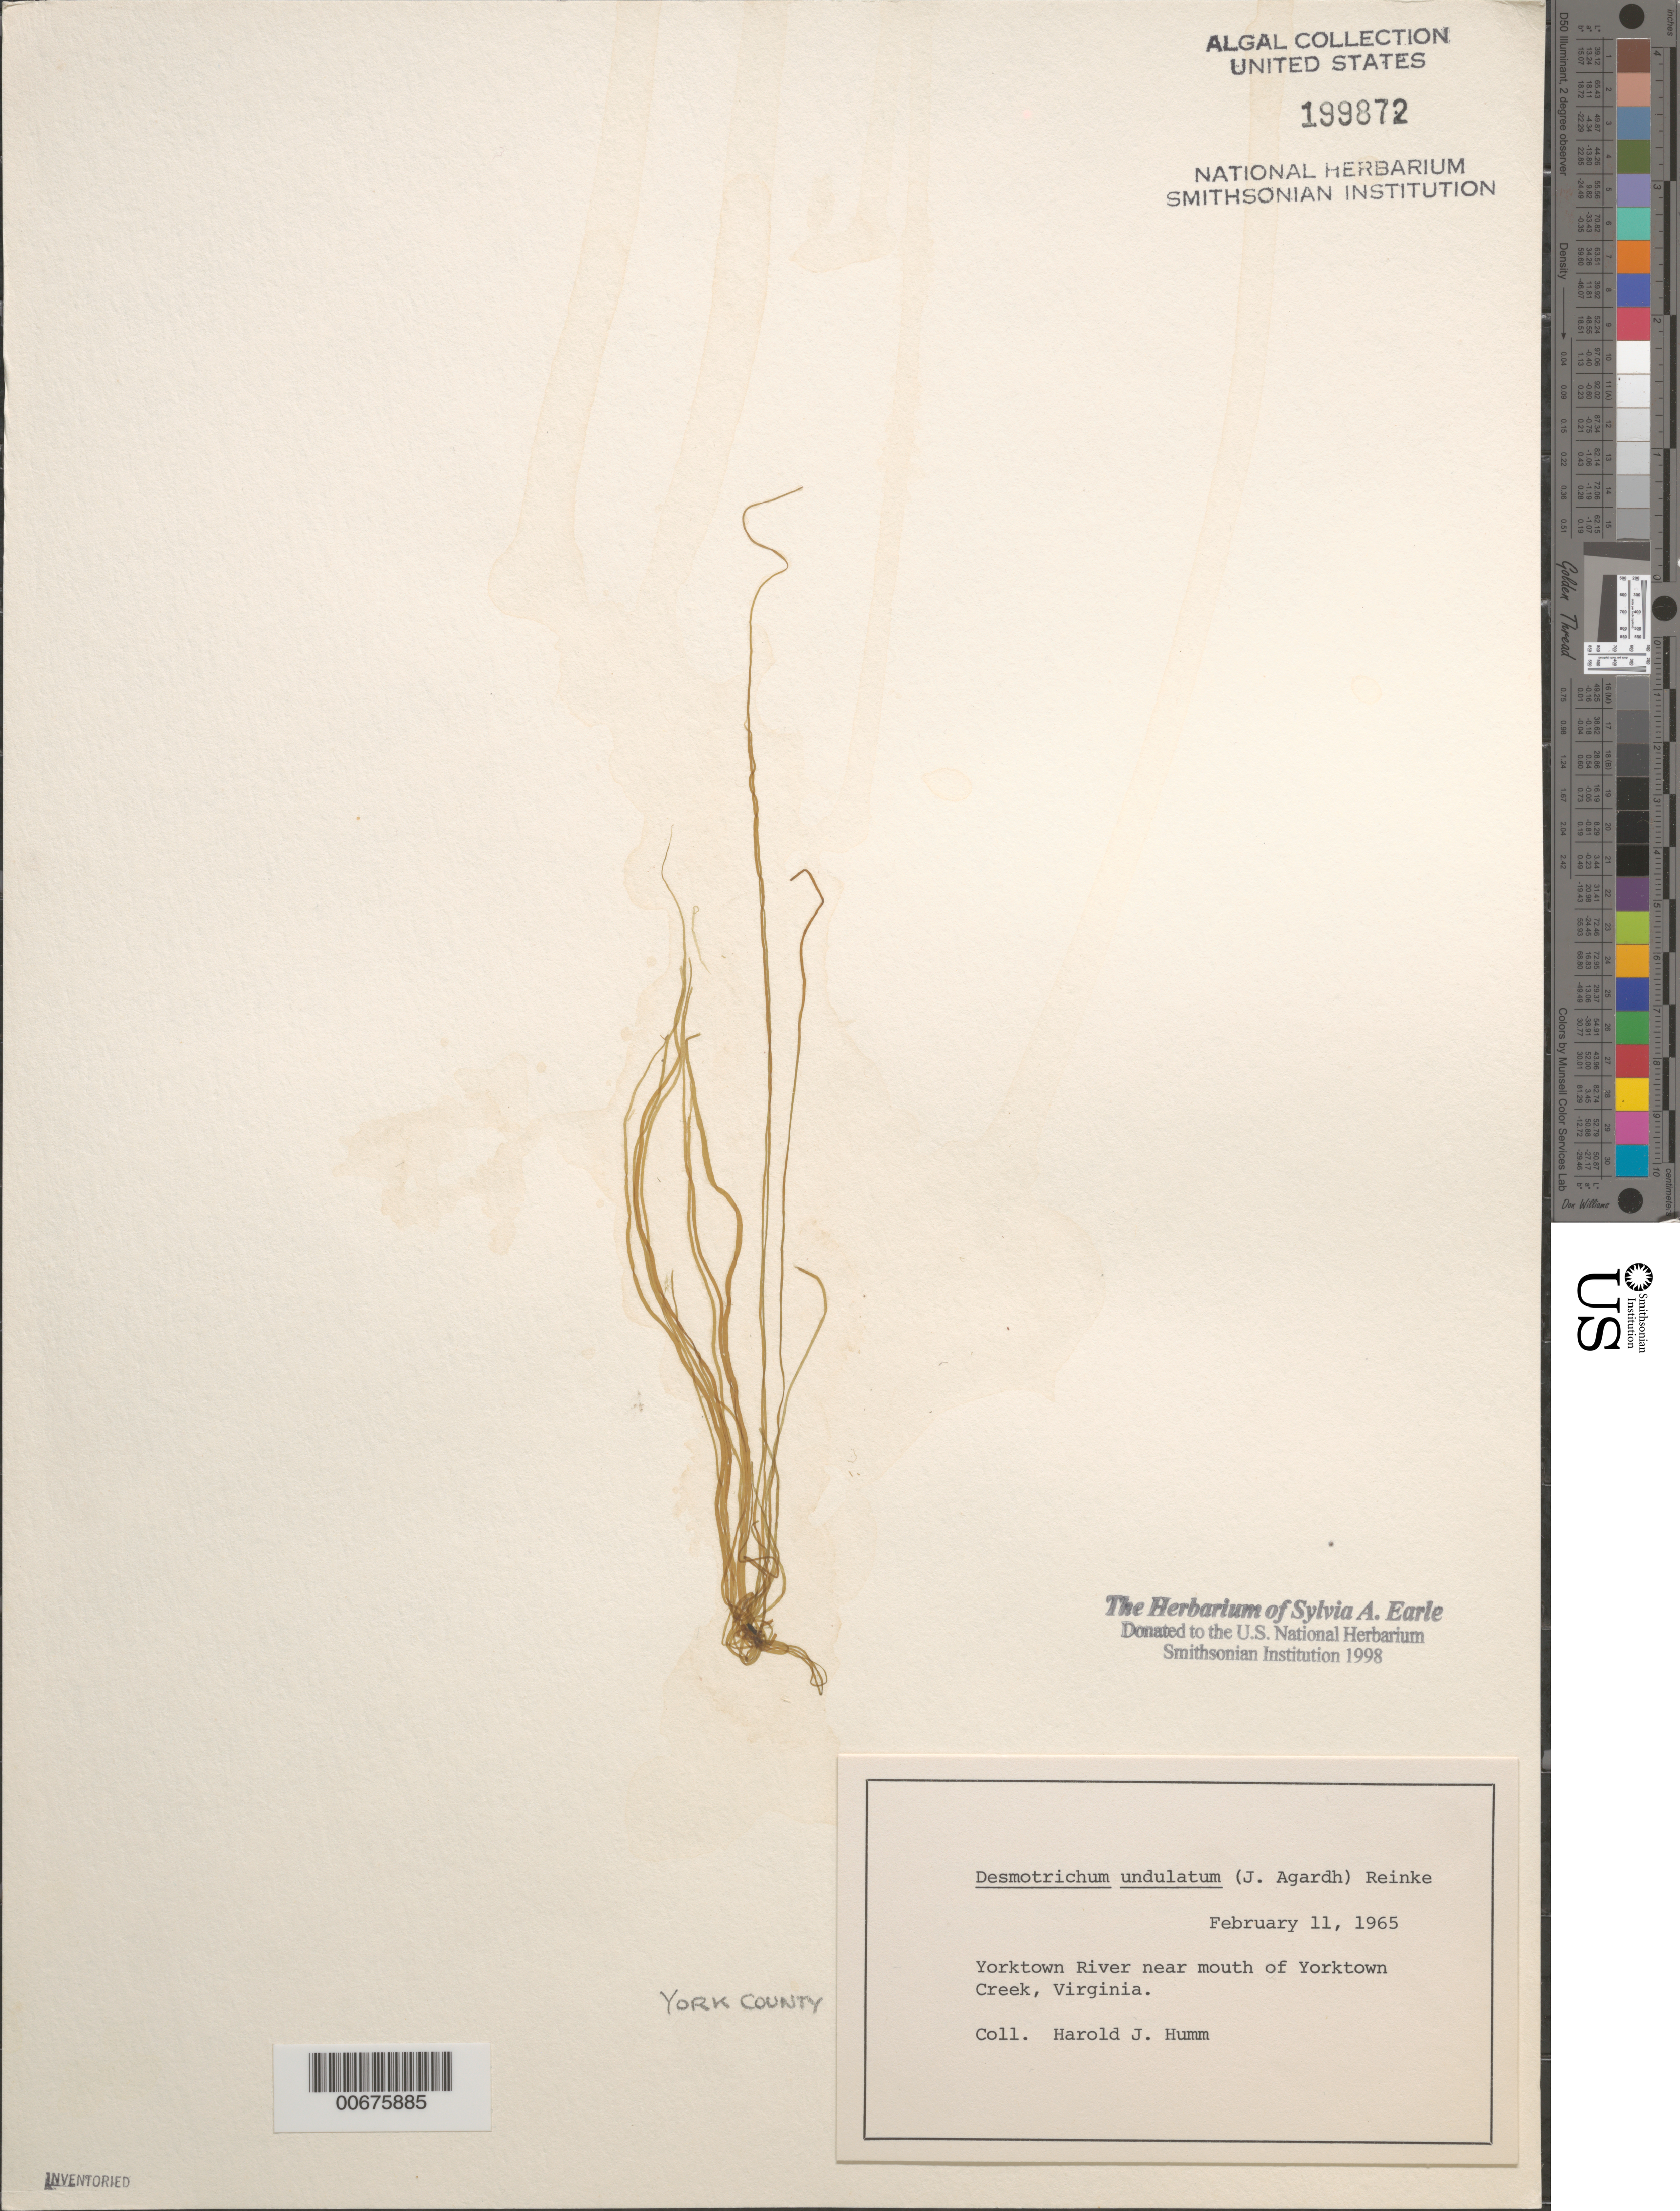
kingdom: Chromista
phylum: Ochrophyta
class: Phaeophyceae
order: Ectocarpales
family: Chordariaceae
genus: Punctaria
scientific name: Punctaria tenuissima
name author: (C. Agardh)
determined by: Algae name updating Project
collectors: H. J. Humm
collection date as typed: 11 Feb 1965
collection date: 1965-02-11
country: United States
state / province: Virginia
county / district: York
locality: Yorktown River, near Yorktown Creek mouth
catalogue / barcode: US 199872